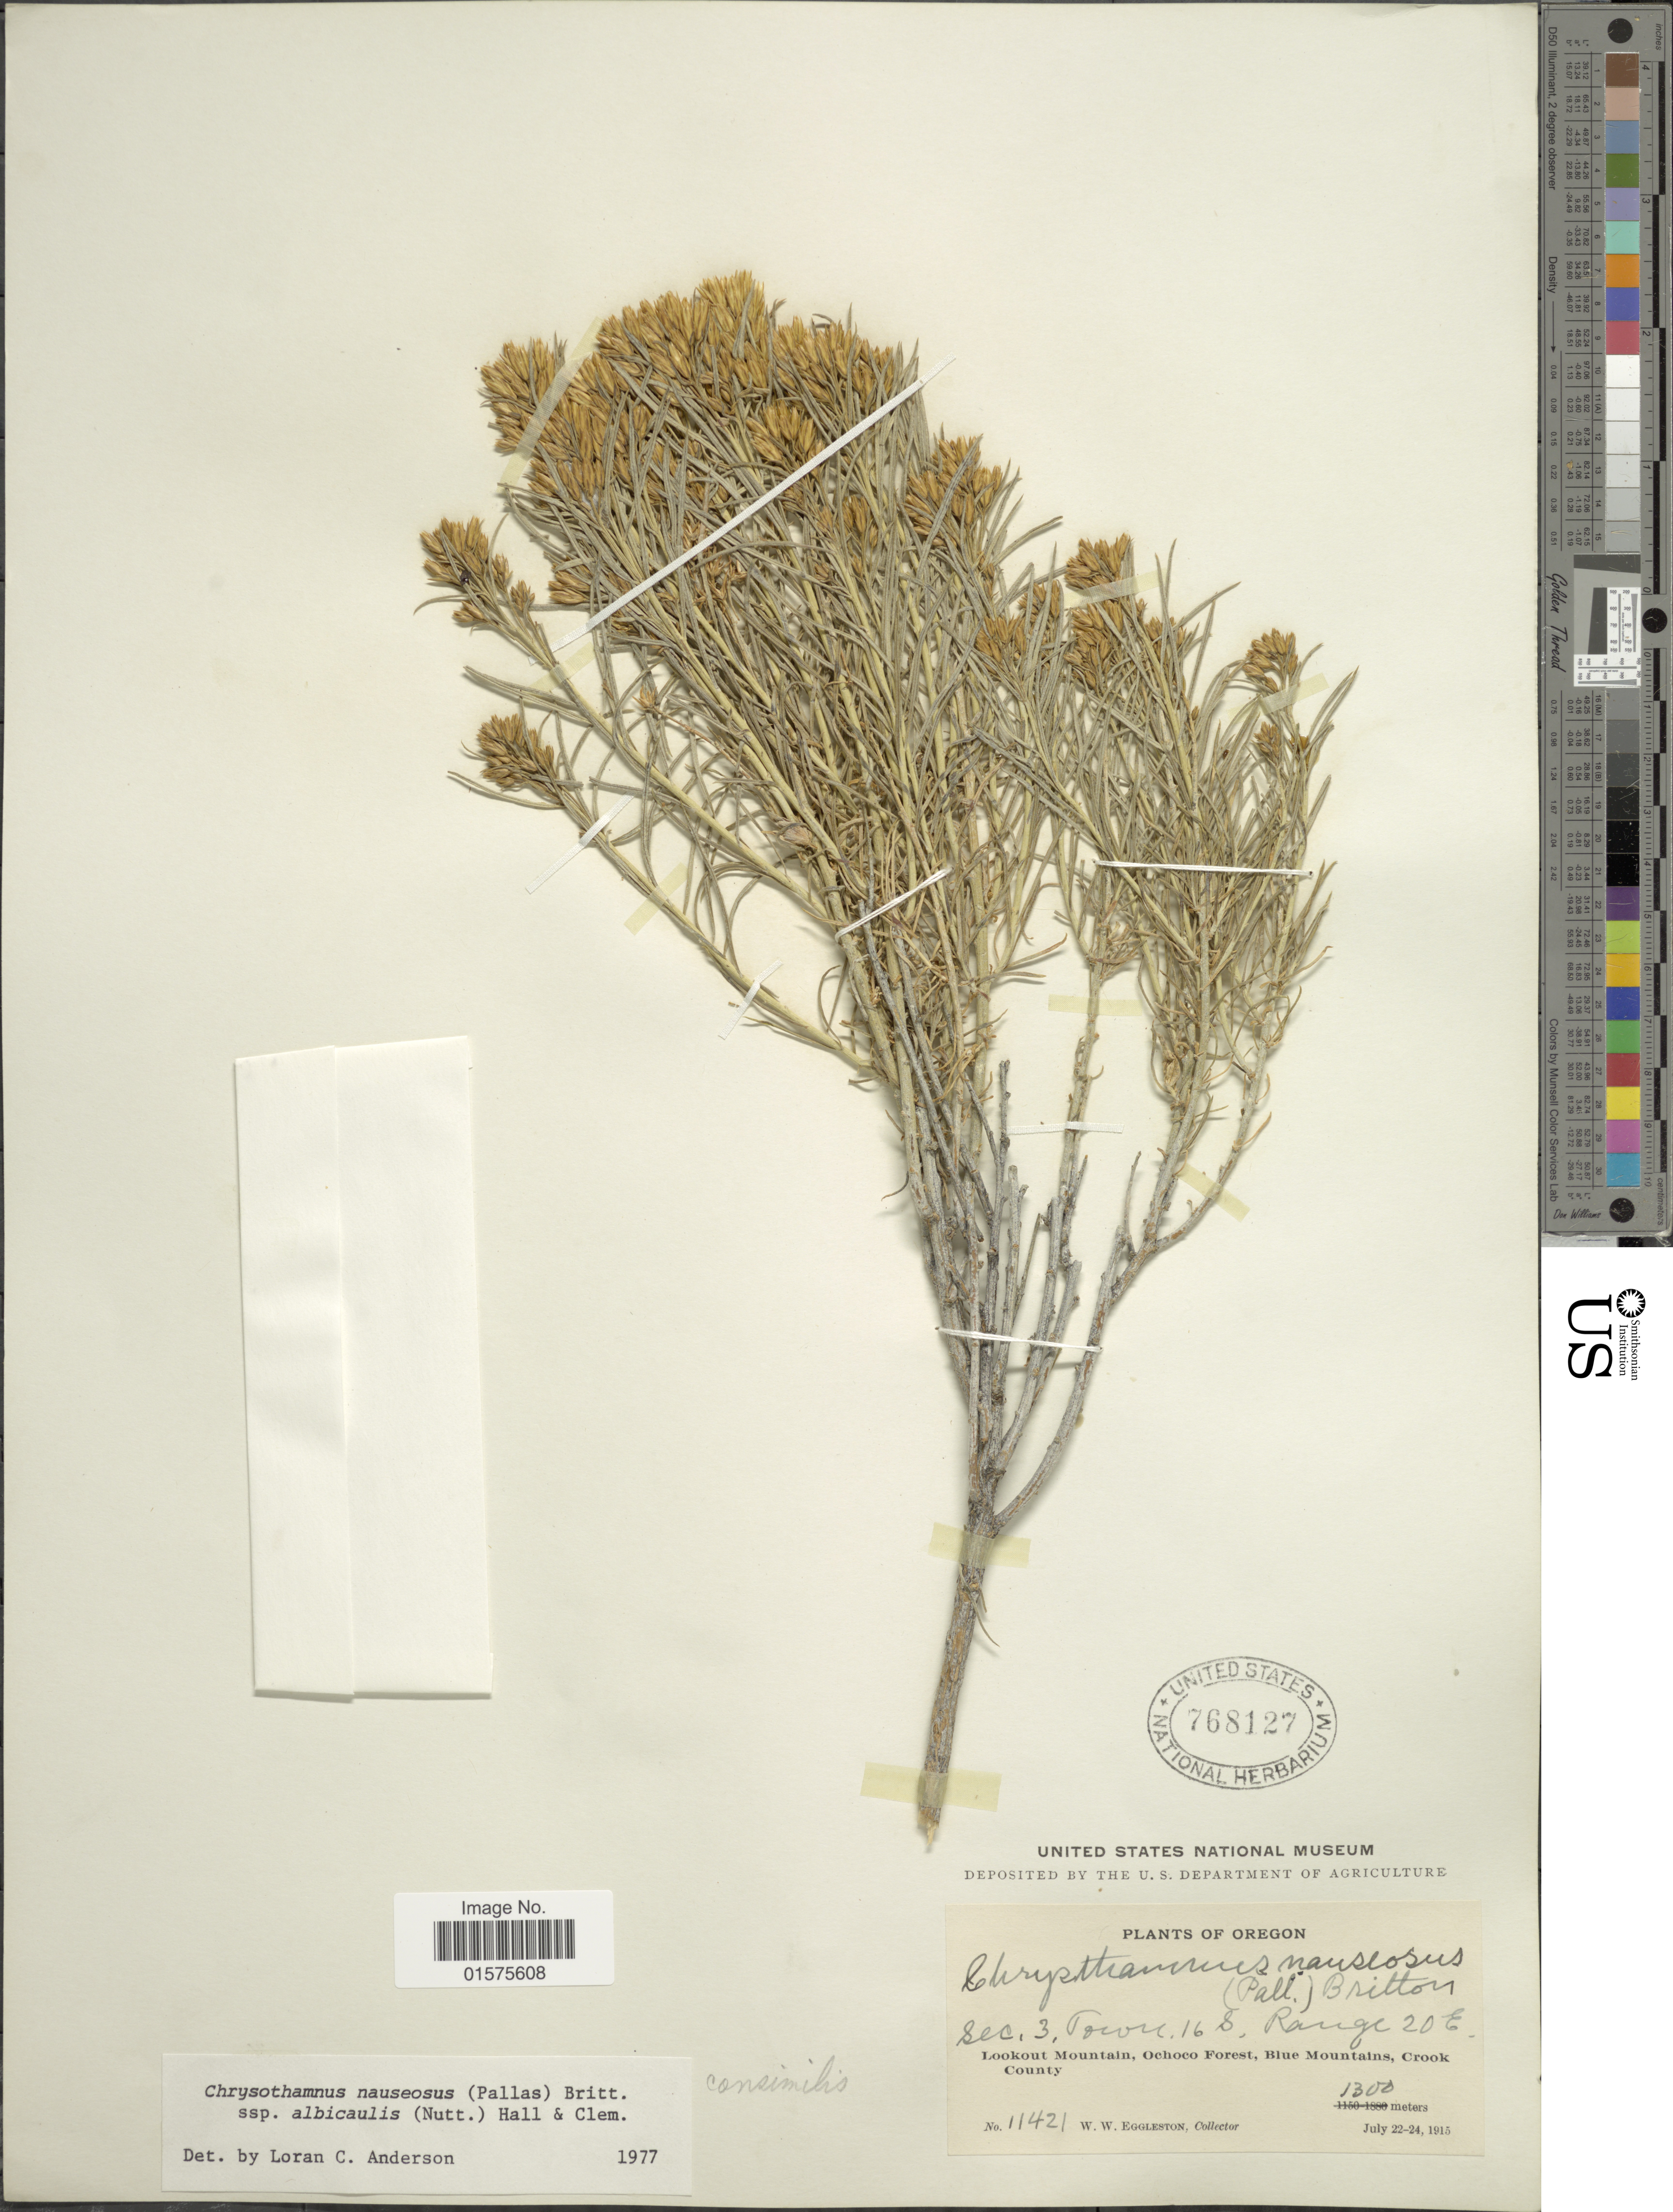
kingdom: Plantae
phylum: Tracheophyta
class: Magnoliopsida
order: Asterales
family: Asteraceae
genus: Ericameria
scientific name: Ericameria nauseosa var. speciosa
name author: (Nutt.) G.L. Nesom & G.I. Baird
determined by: Urbatsch, Lowell E., Curator (LSU), Louisiana State University (UNITED STATES)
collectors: W. W. Eggleston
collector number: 11421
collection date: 1915-07-22/1915-07-24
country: United States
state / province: Oregon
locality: Sec. 3 Town. 16S. Range 20E. Lookout Mountain, Ochoco Forest, Blue Mountains, Crook County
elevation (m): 1300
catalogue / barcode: US 768127